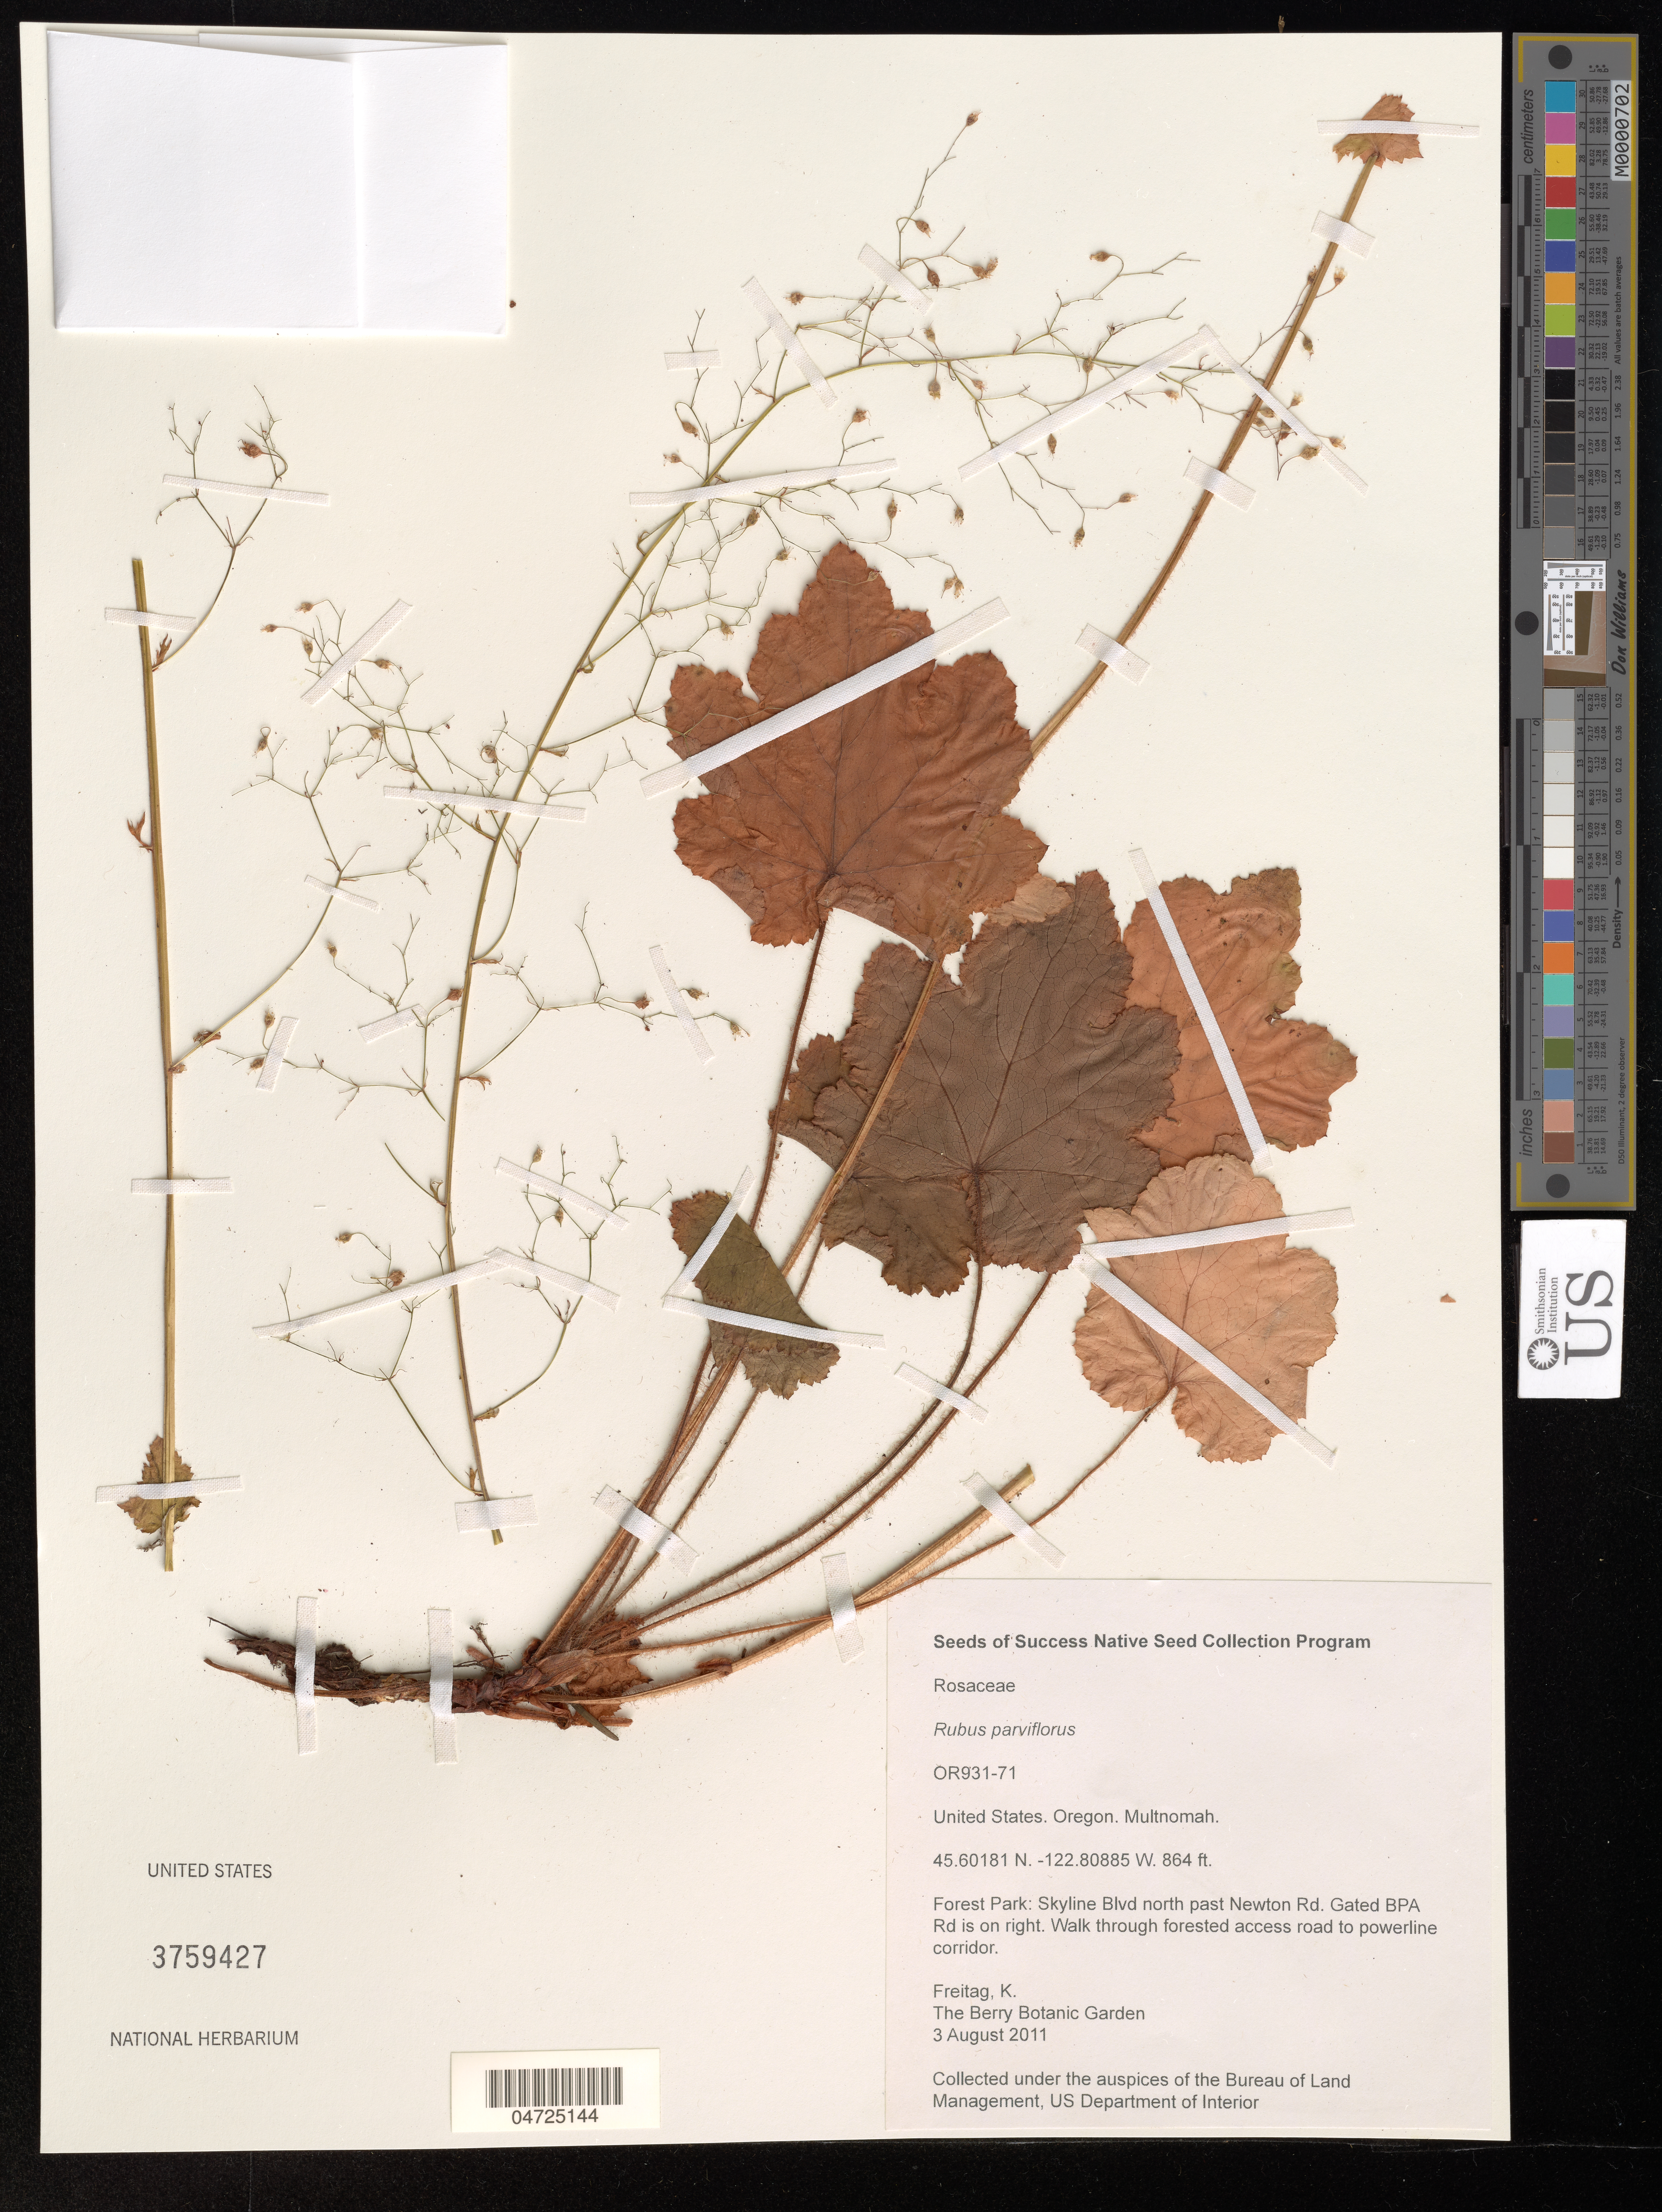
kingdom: Plantae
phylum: Tracheophyta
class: Magnoliopsida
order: Rosales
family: Rosaceae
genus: Rubus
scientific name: Rubus parviflorus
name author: Nutt.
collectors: K. Freitag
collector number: OR931-71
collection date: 2011-08-03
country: United States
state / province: Oregon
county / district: Multnomah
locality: Multnomah. Forest Park: Skyline Blvd north past Newton Rd. Gated BPA Rd is on right.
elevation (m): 263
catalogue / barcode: US 3759427